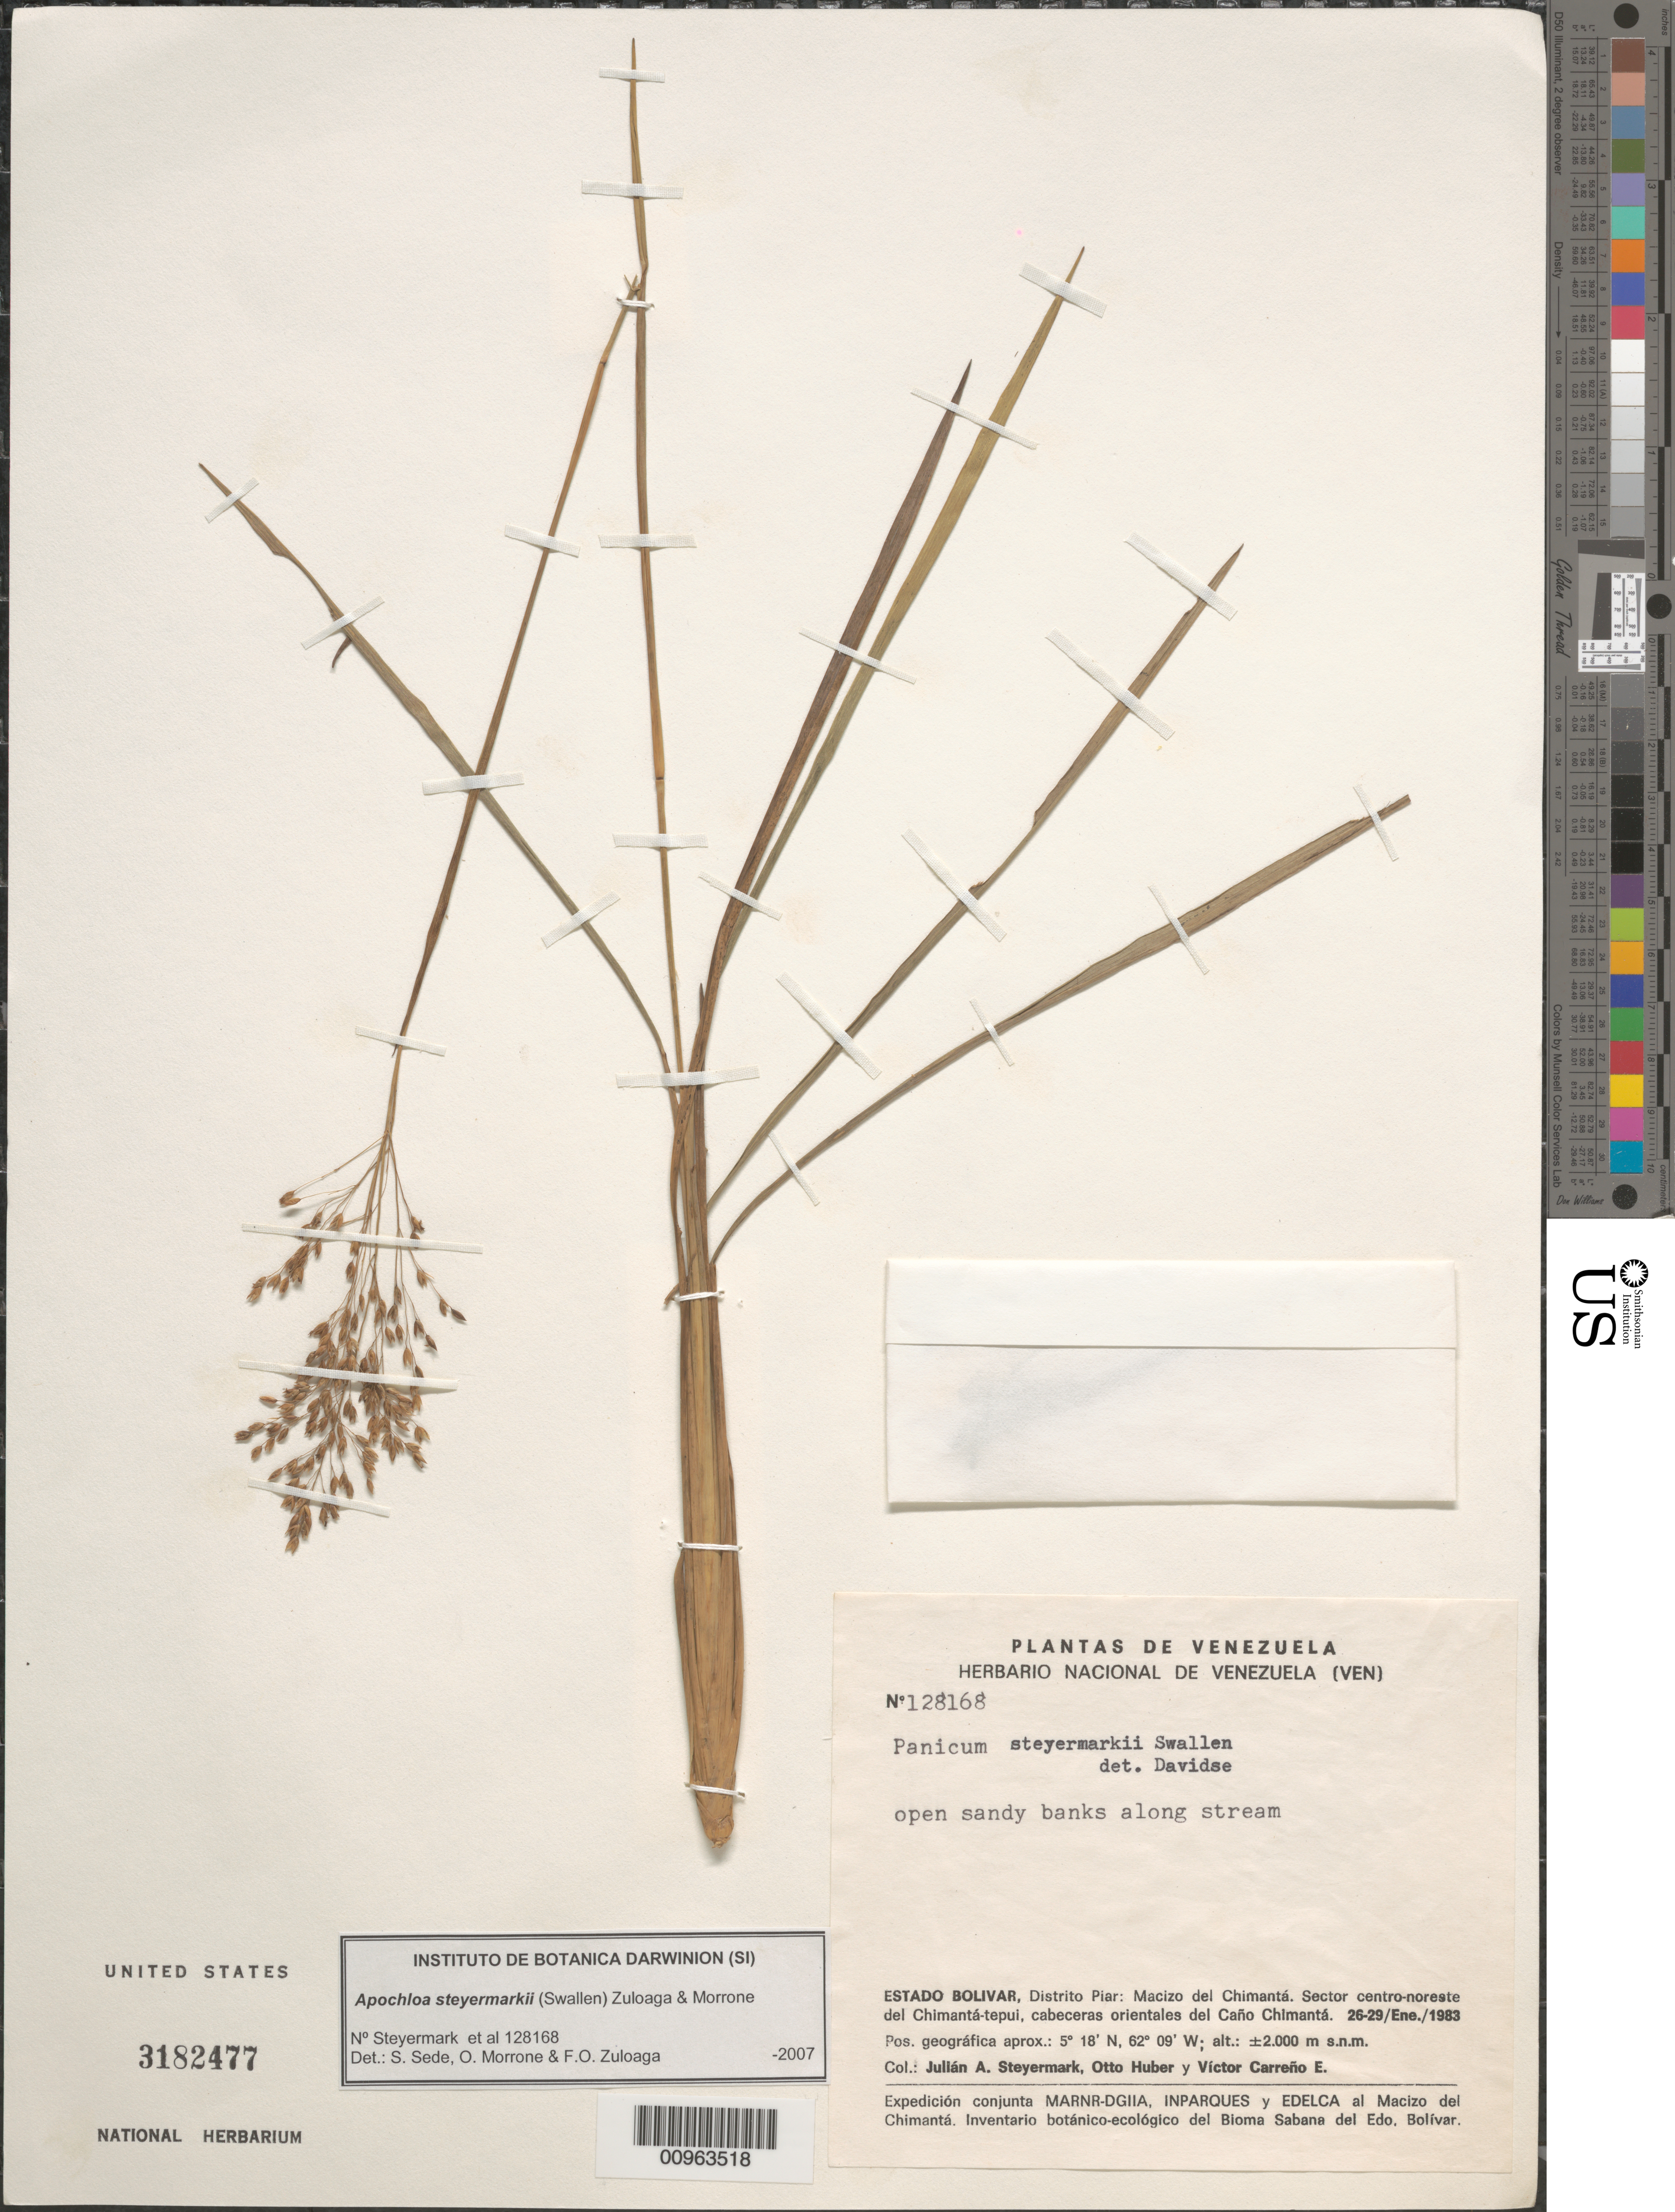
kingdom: Plantae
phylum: Tracheophyta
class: Liliopsida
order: Poales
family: Poaceae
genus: Apochloa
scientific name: Apochloa steyermarkii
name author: (Swallen) Zuloaga & Morrone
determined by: Sede, S. M.; Morrone, O. N.; Zuloaga, F. O.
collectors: J. Steyermark, O. Huber & V. Carreño E.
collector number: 128168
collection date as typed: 26-Jan-83 to 29-Jan-83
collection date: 1983-01-26/1983-01-29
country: Venezuela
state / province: Bolívar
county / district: Piar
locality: Macizo del Chimantá, sector centro-noreste del Chimantá-tepuí, cabeceras orientales del Caño Chimantá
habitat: Open sandy banks along stream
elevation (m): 2000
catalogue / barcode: US 3182477